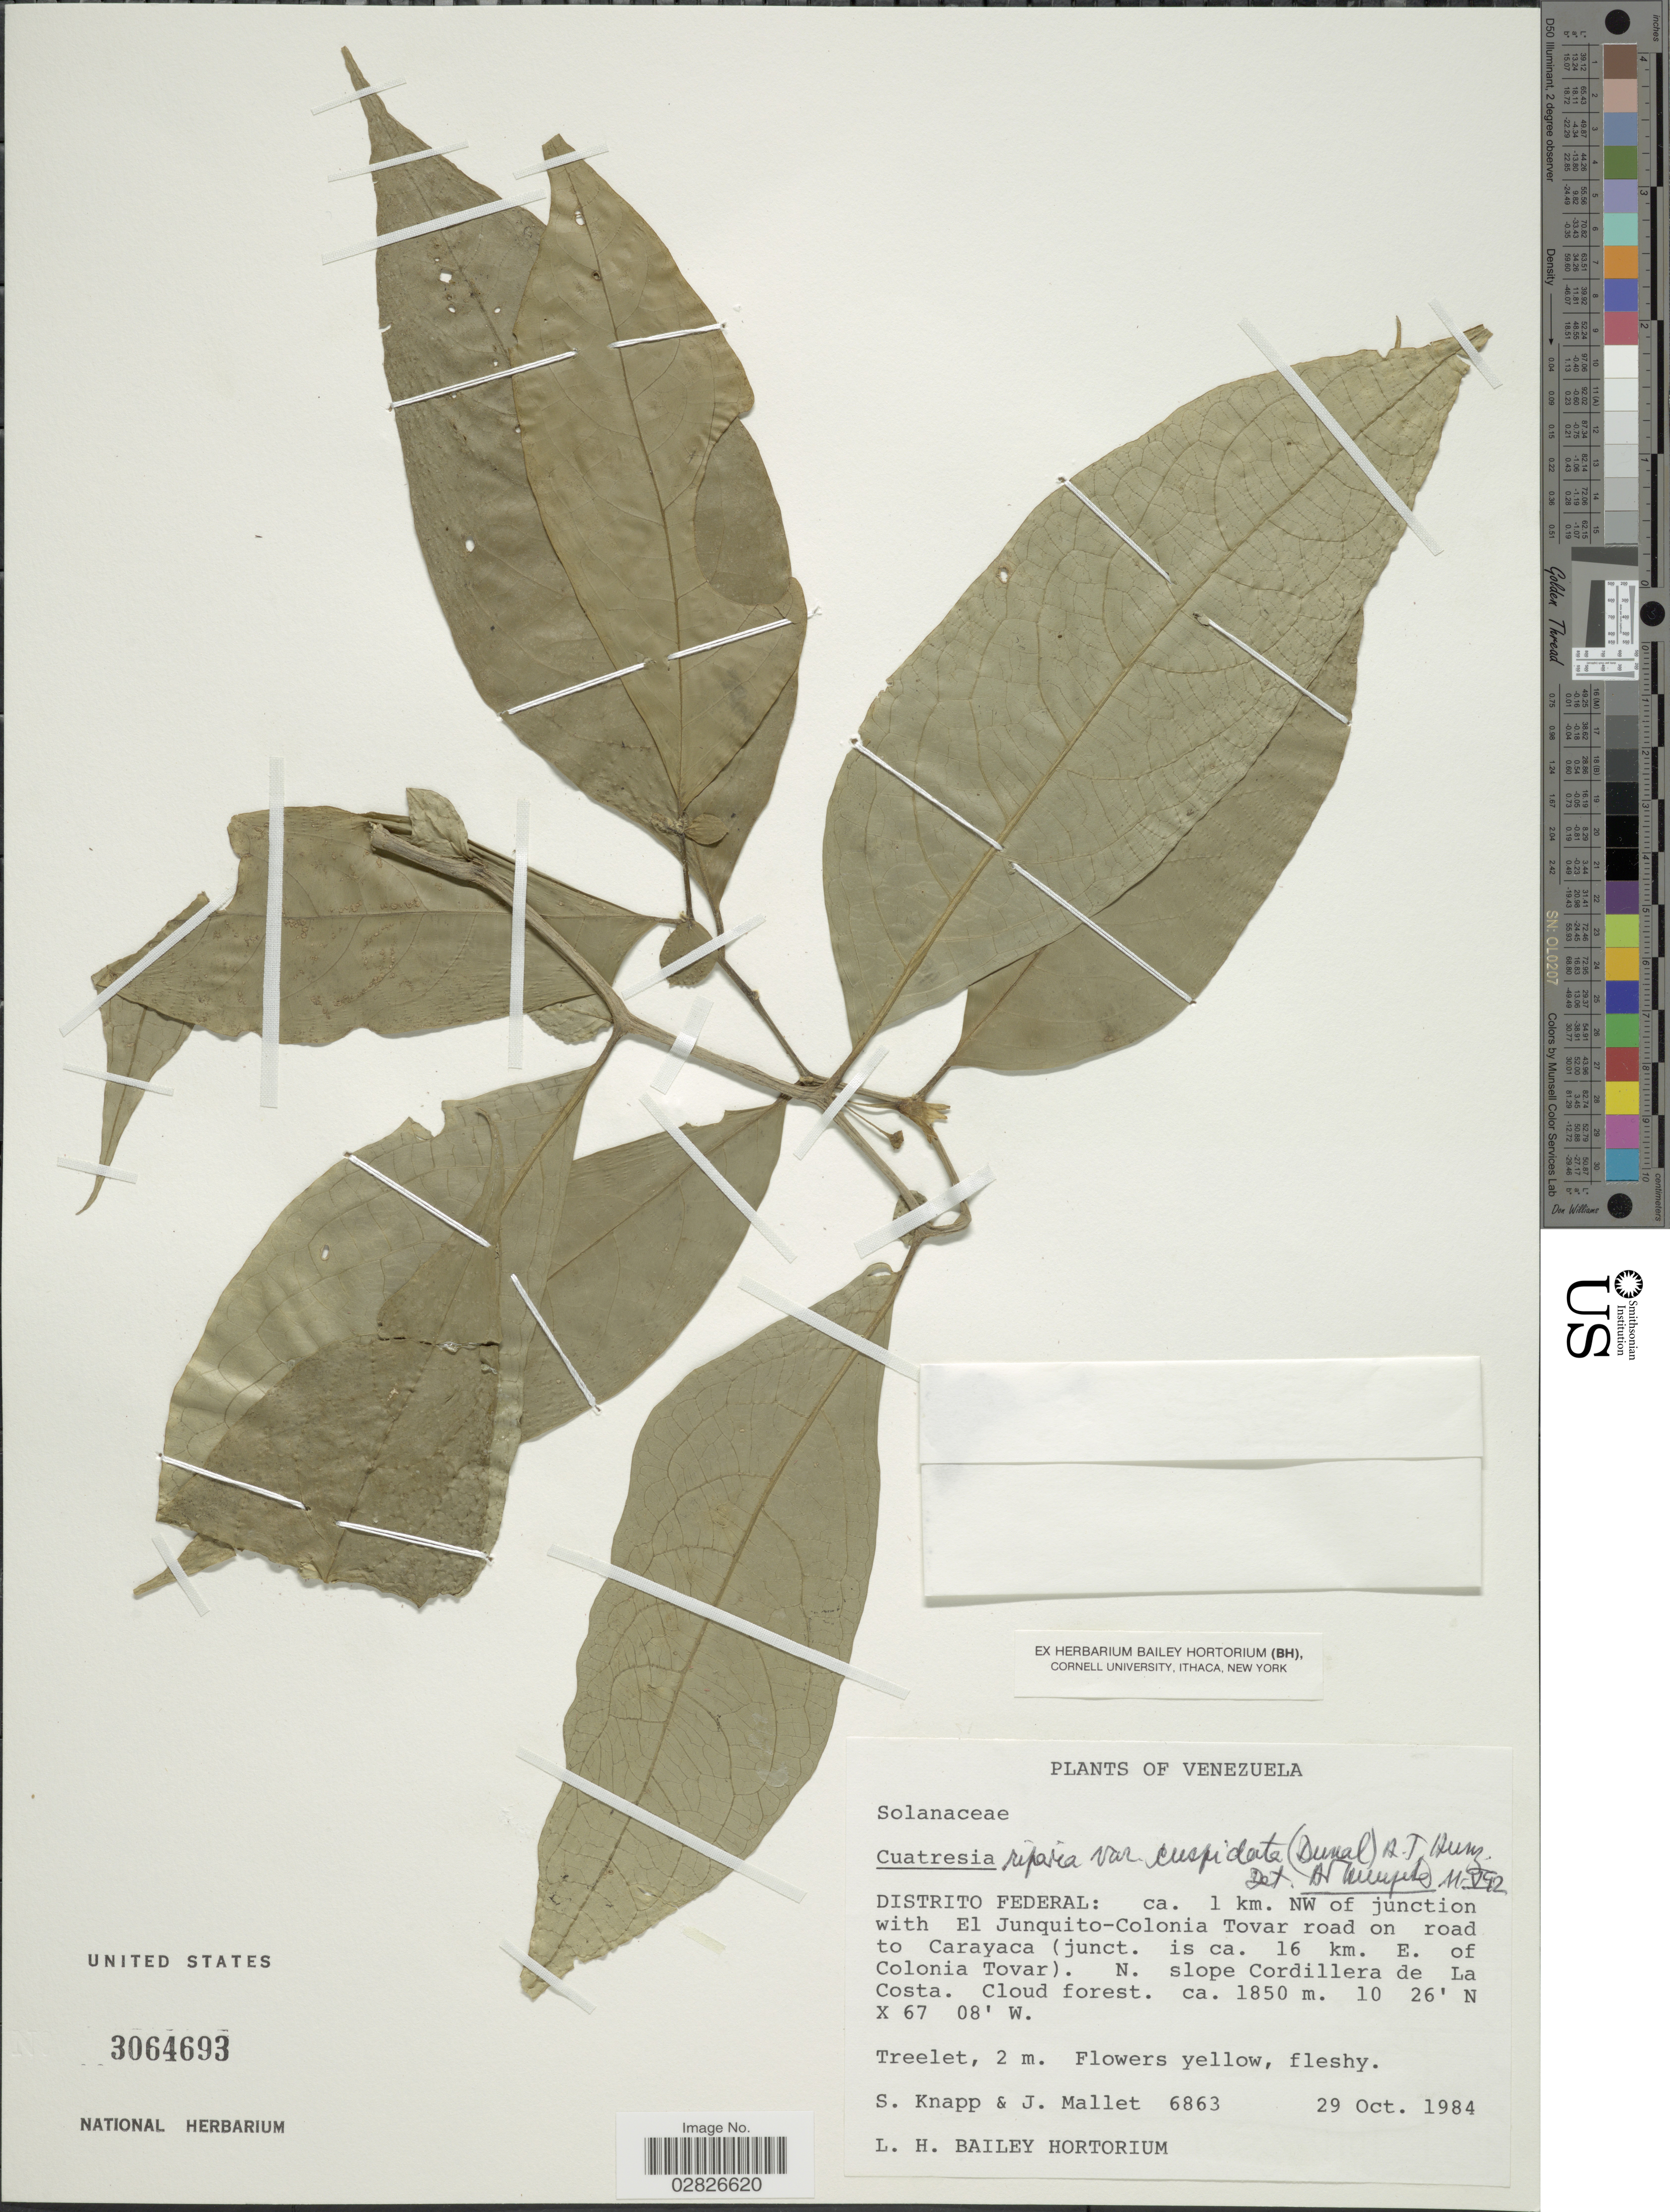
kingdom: Plantae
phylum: Tracheophyta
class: Magnoliopsida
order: Solanales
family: Solanaceae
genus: Cuatresia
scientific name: Cuatresia riparia var. cuspidata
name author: (Dunal) Hunz.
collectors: S. Knapp & J. Mallet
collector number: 6863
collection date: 1984-10-29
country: Venezuela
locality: Distrito Federal, ca. 1 km. NW of junction with El Junquito-Colonia Tovar road on road to Carayaca(junct. is ca. 16 km. E. of Colonia Tovar), N. slope Cordillera de La Costa.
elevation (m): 1850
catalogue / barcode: US 3064693